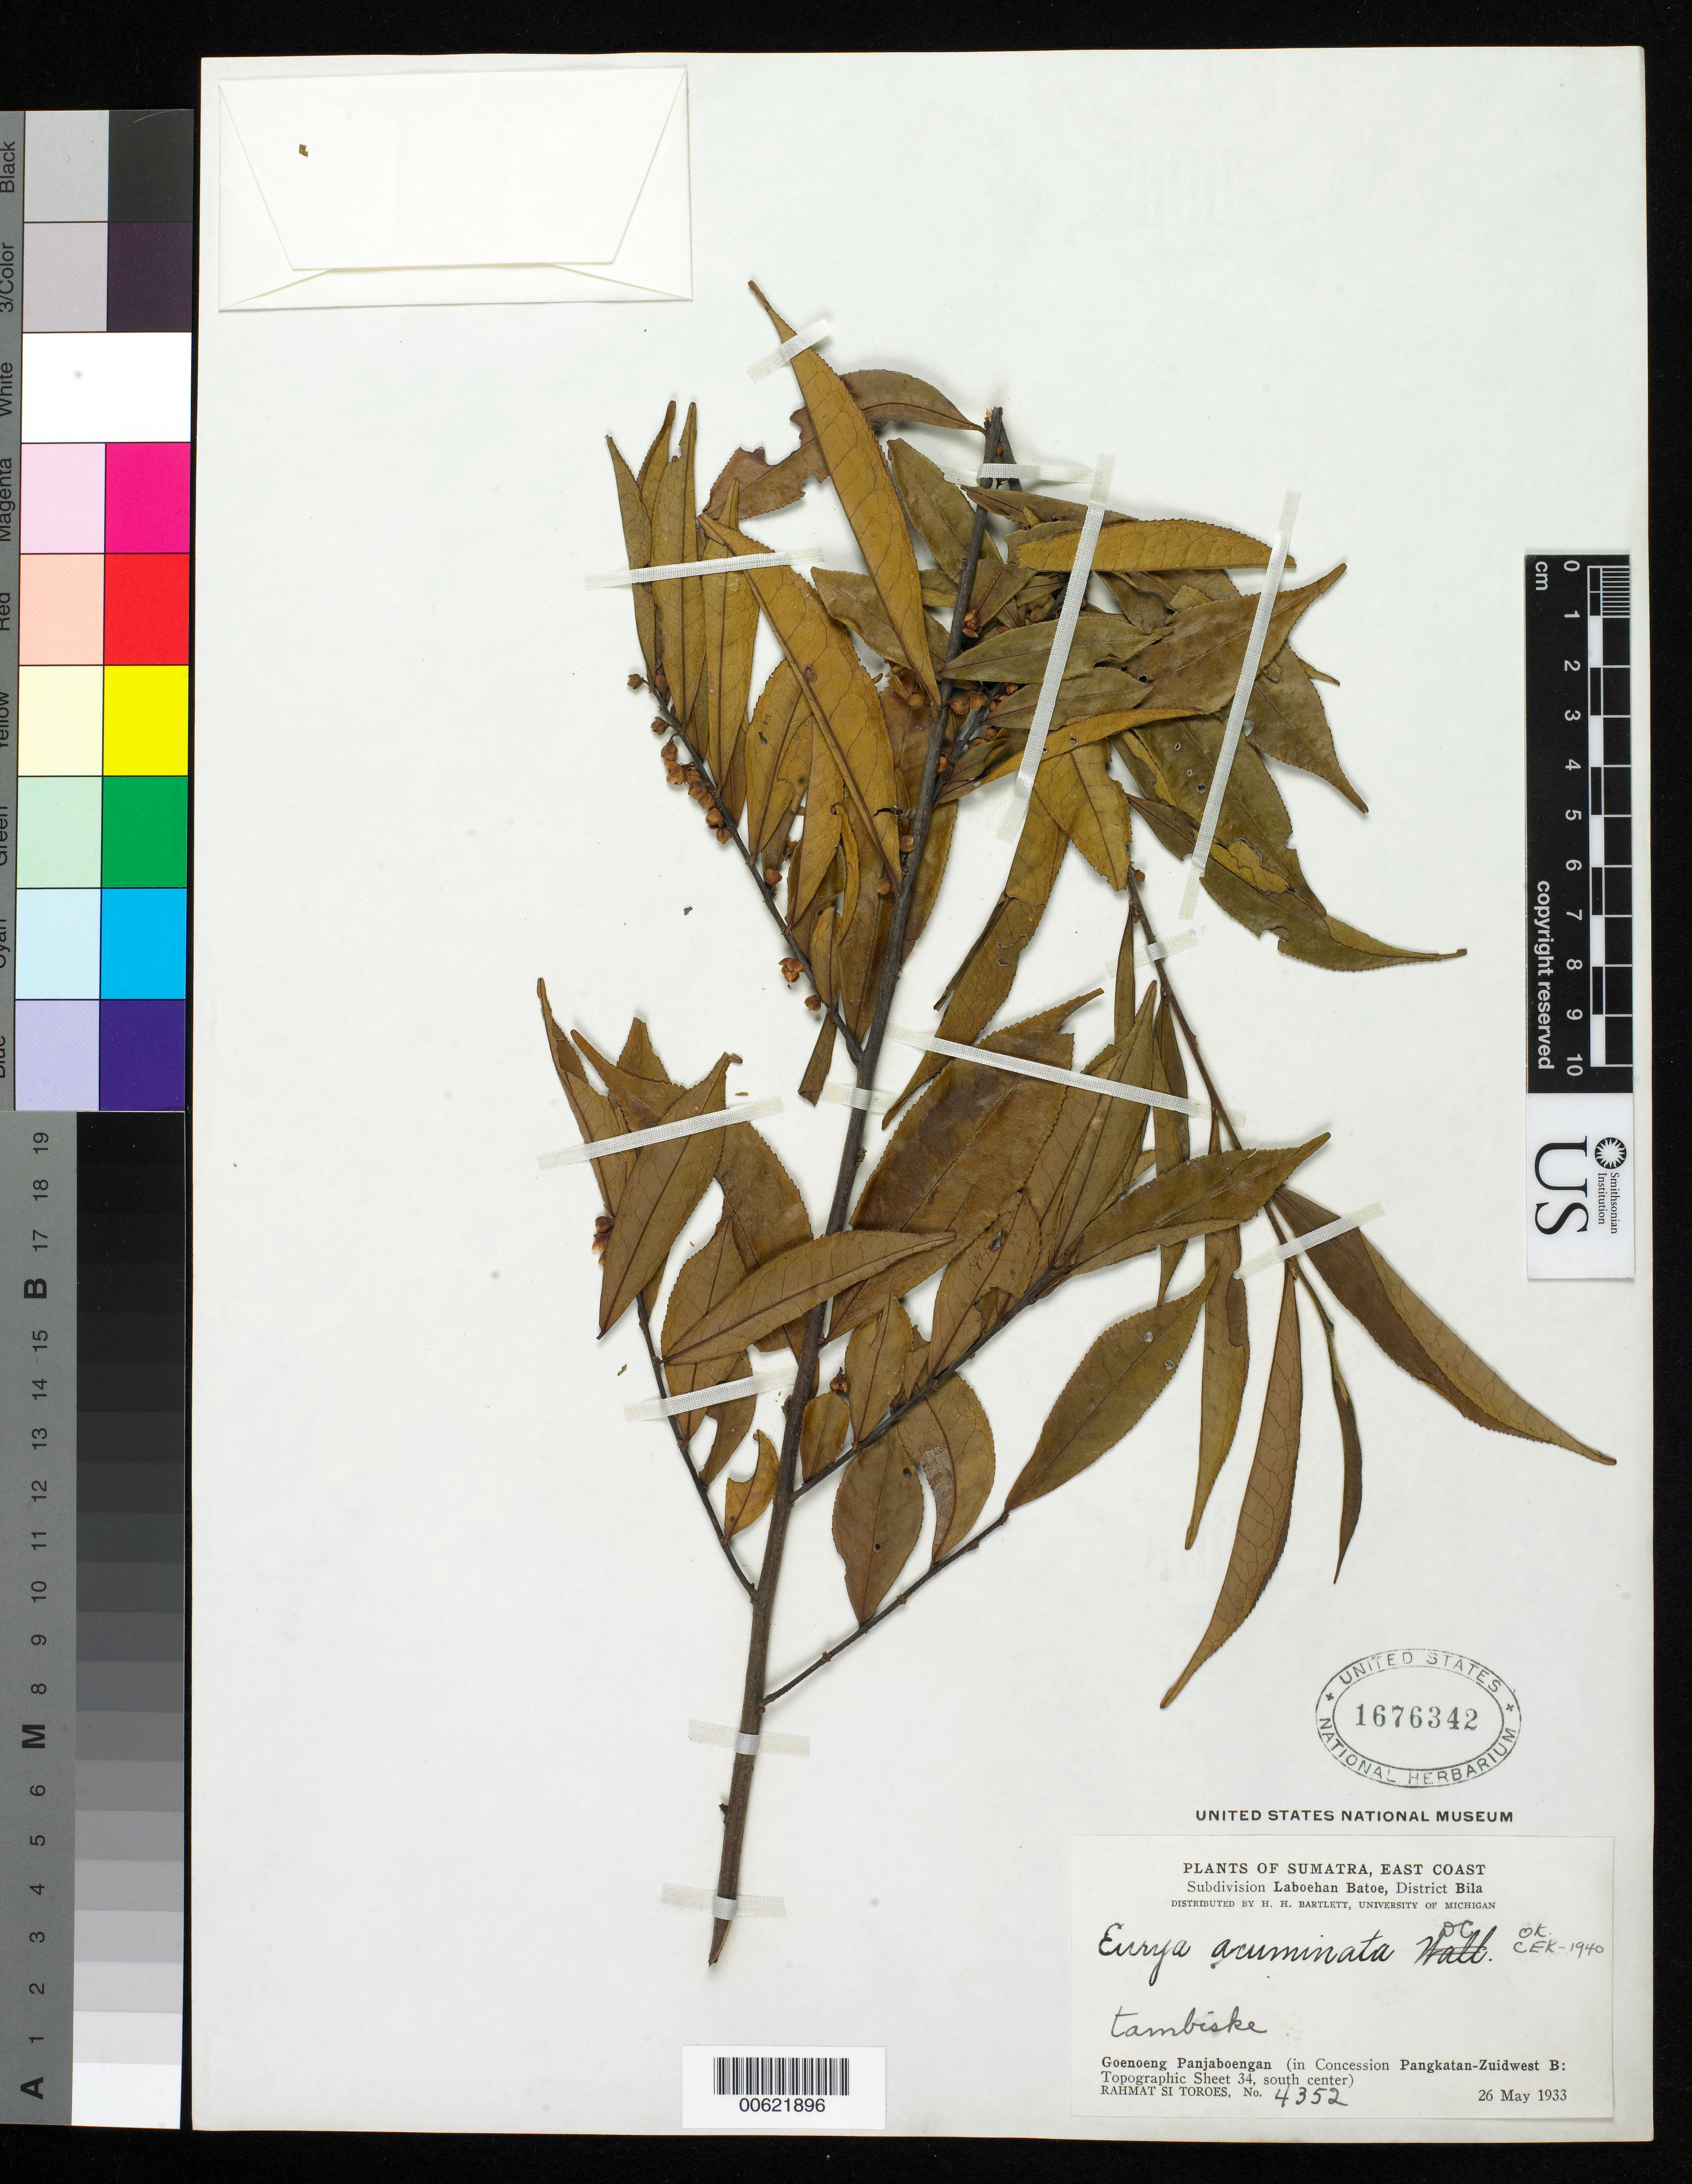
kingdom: Plantae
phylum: Tracheophyta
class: Magnoliopsida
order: Ericales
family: Pentaphylacaceae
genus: Eurya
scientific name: Eurya acuminata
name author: DC.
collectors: Rahmat Si Boeea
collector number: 4352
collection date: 1933-05-26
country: Indonesia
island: Sumatra I.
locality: (East Coast) Goenoeng Panjaboengan (in concession Pangkatan Zuidwest B)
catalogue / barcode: US 1676342